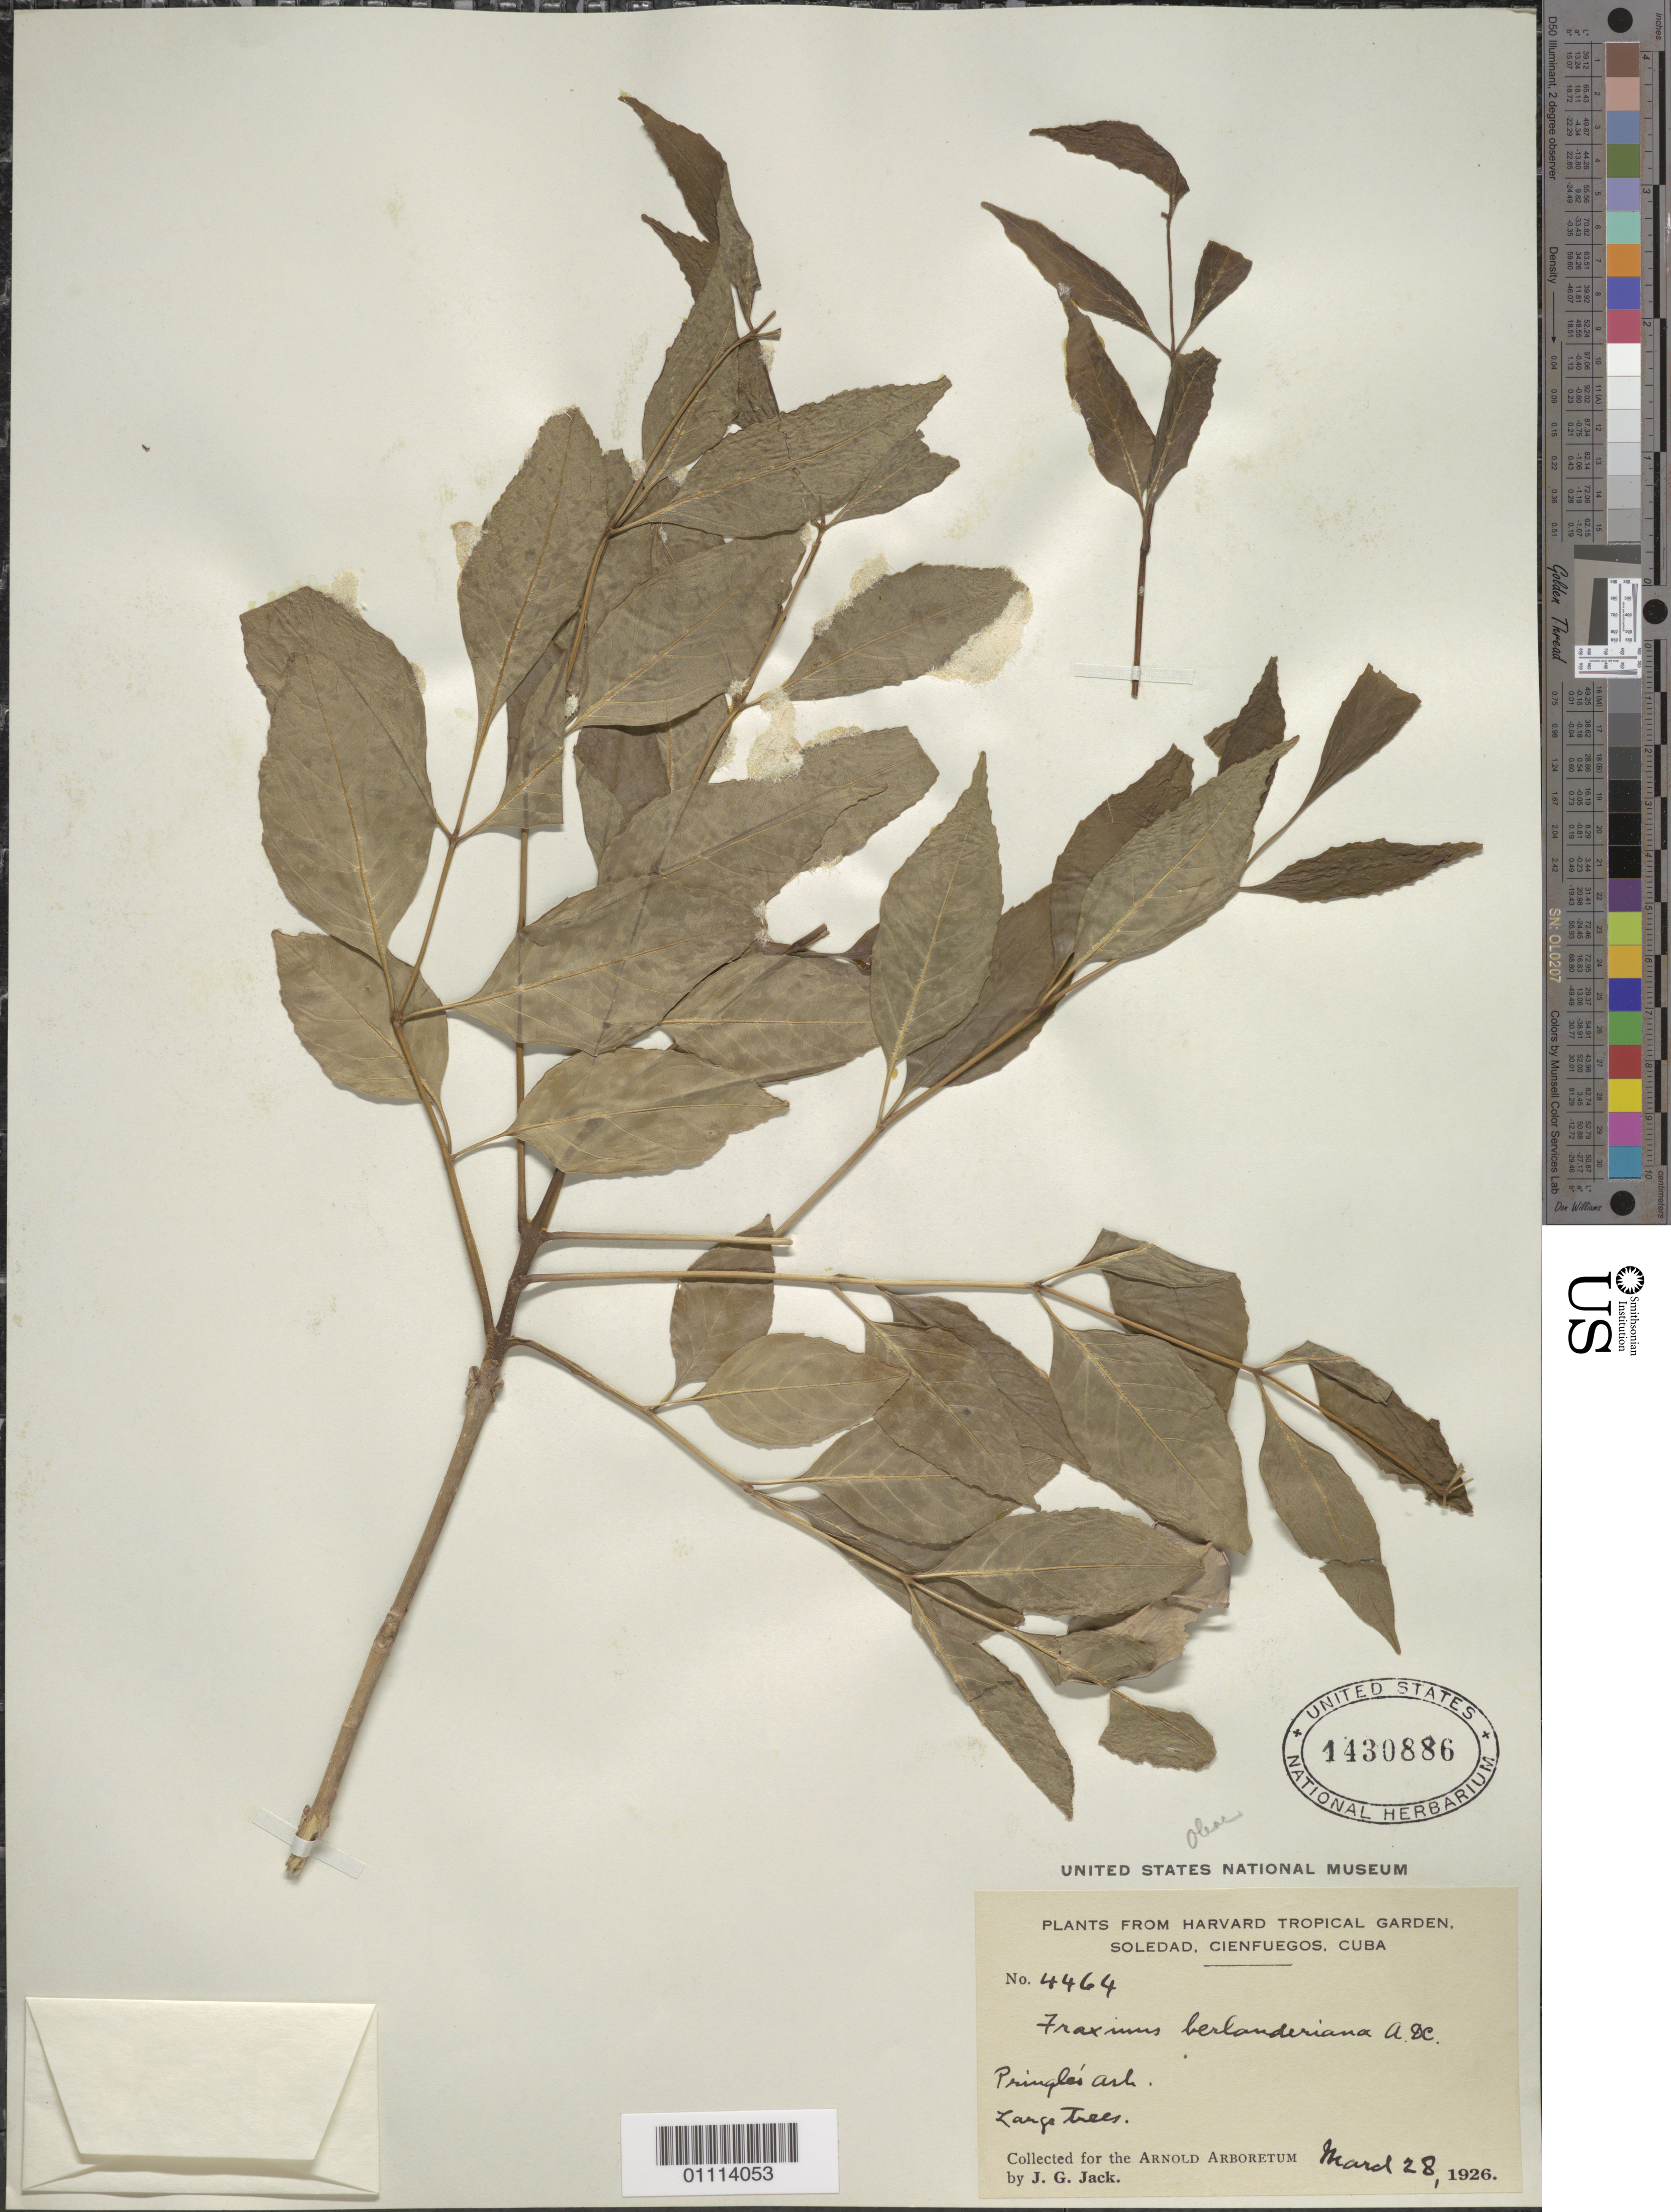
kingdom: Plantae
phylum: Tracheophyta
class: Magnoliopsida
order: Lamiales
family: Oleaceae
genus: Fraxinus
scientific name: Fraxinus berlandieriana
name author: A. DC.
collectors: J. G. Jack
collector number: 4464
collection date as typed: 28 Mar 1926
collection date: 1926-03-28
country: Cuba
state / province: Cienfuegos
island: Cuba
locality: Soledad, Cienfuegos, Cuba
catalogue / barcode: US 1430886